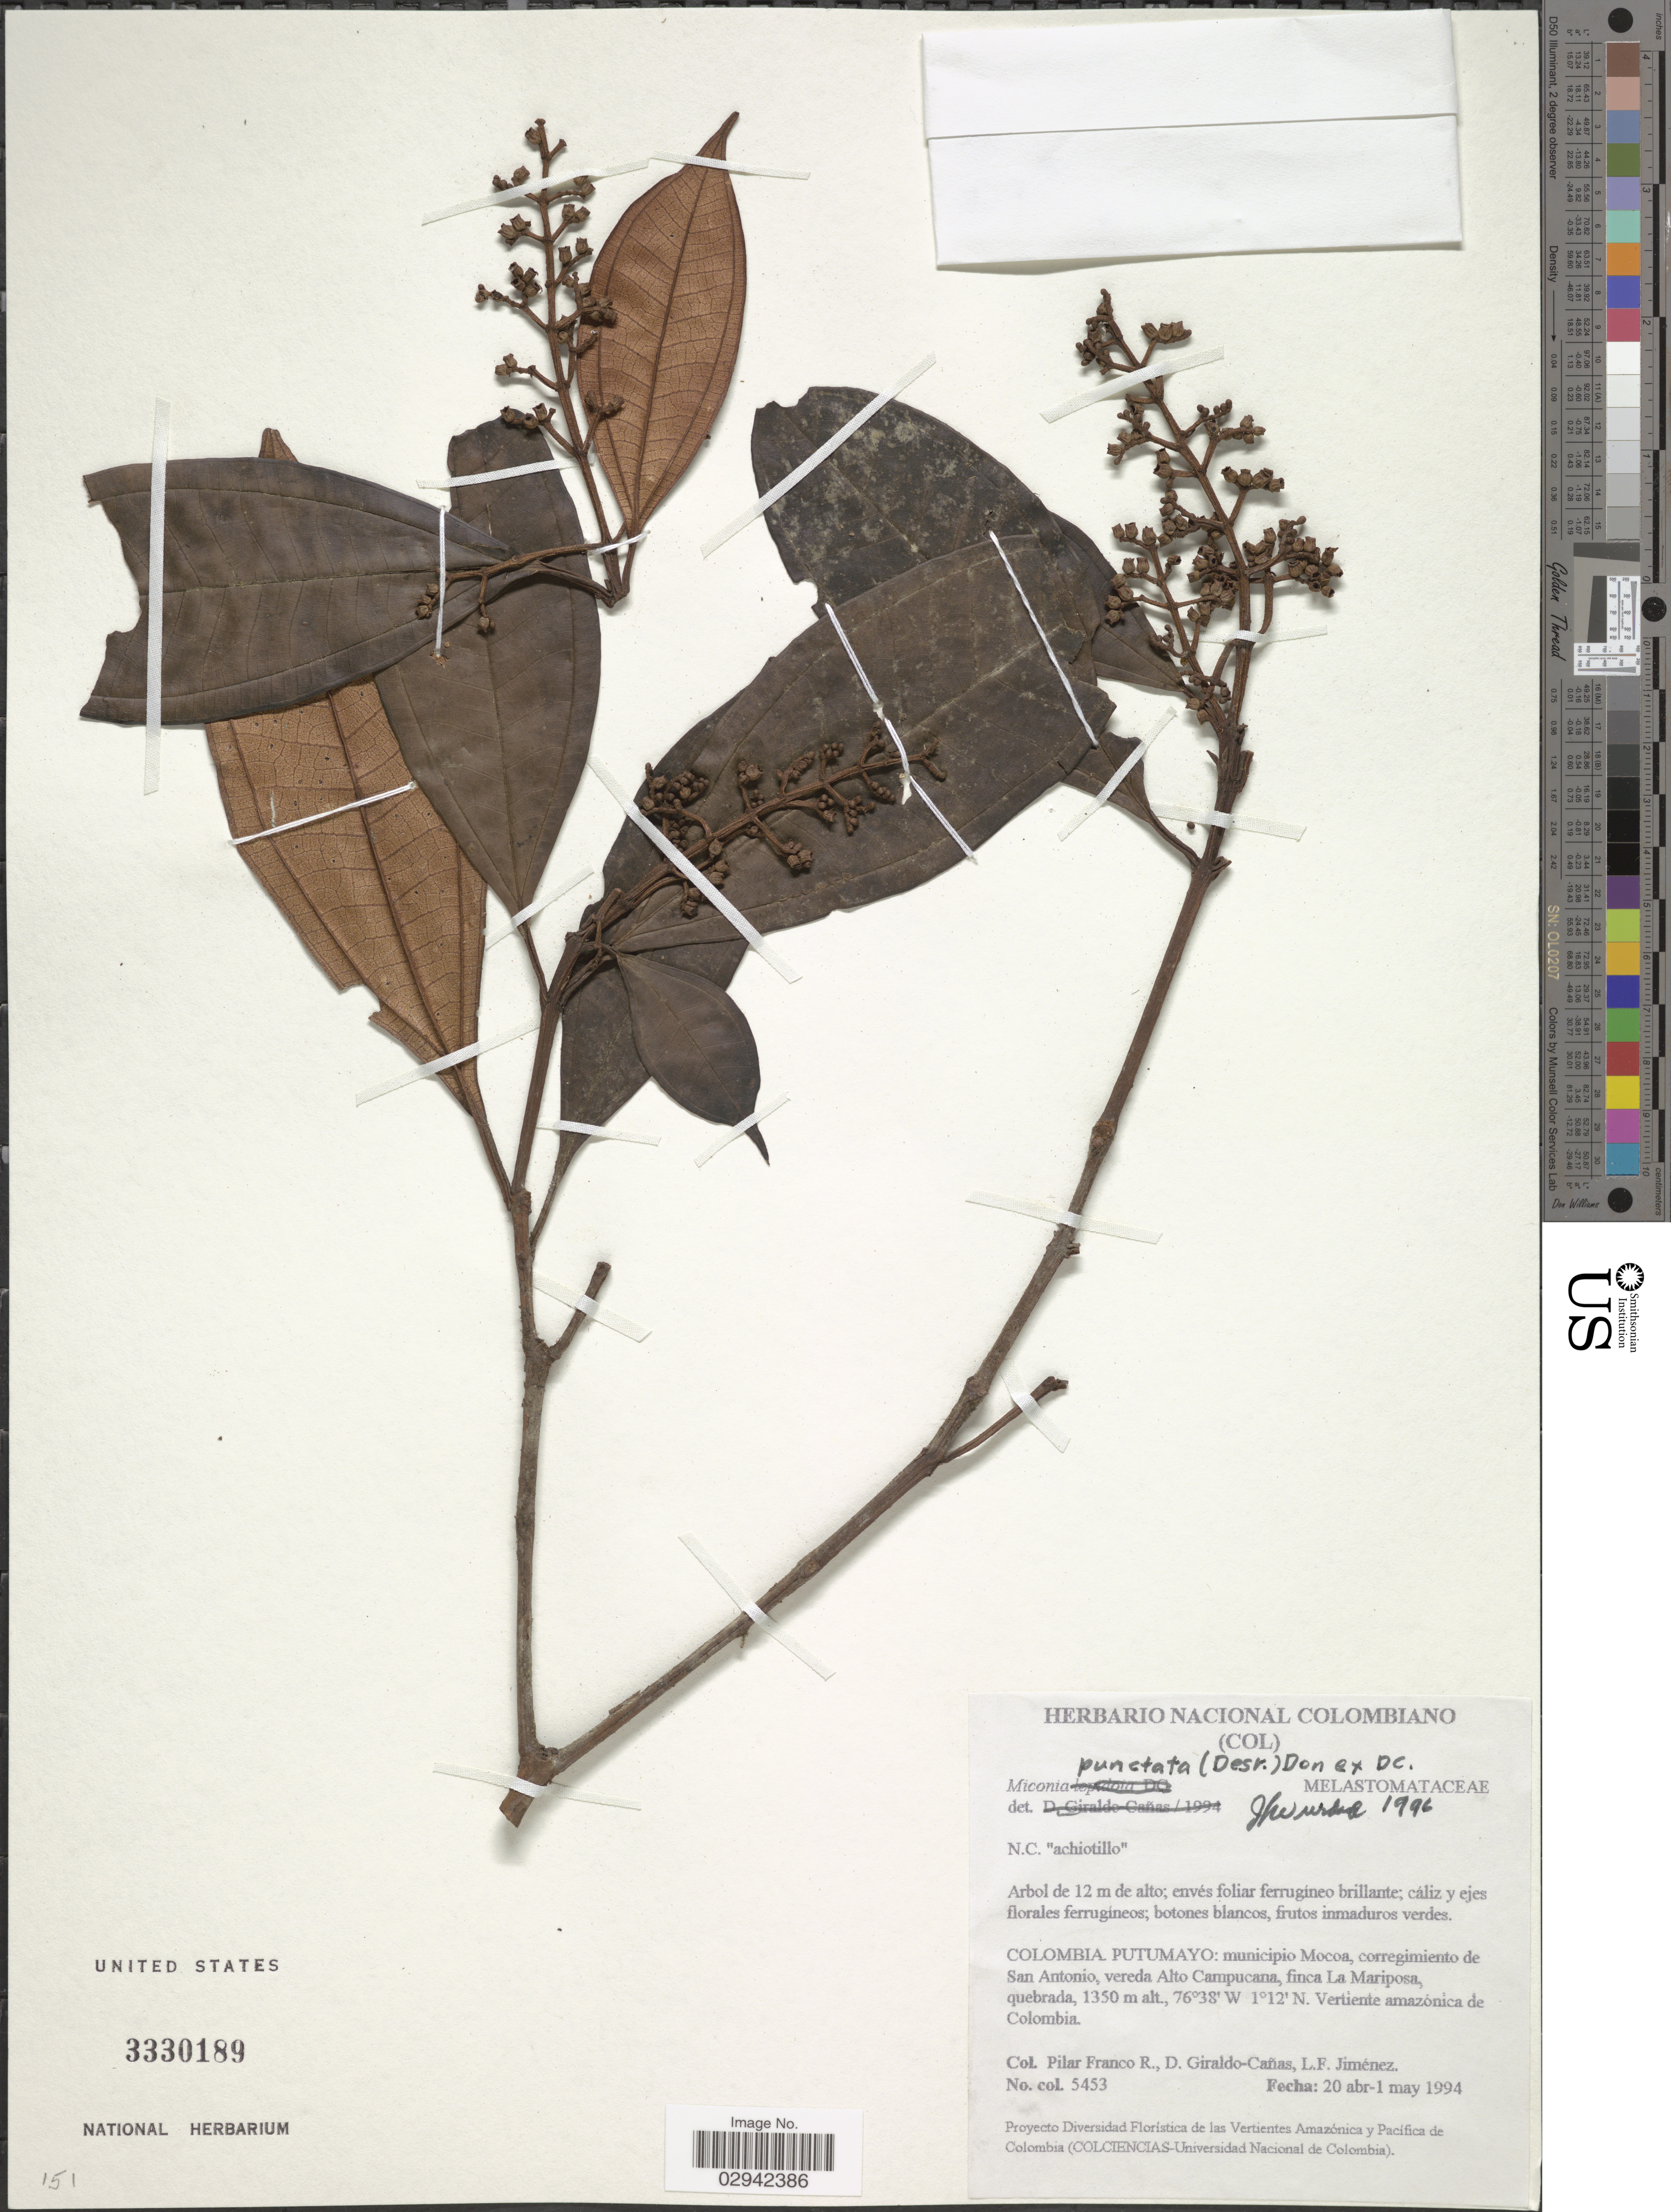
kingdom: Plantae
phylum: Tracheophyta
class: Magnoliopsida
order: Myrtales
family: Melastomataceae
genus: Miconia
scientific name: Miconia punctata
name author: (Desr.) D. Don ex DC.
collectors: P. Franco Roselli, D. Giraldo-Cañas & L. Jimenez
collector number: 5453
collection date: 1994-04-20/1994-05-01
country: Colombia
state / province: Putumayo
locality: Municipio Mocoa, corregimiento de San Antonio, vereda Alto Campucana, finca la Mariposa, Vertiente amazónica de Colombia.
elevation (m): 1350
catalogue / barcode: US 3330189